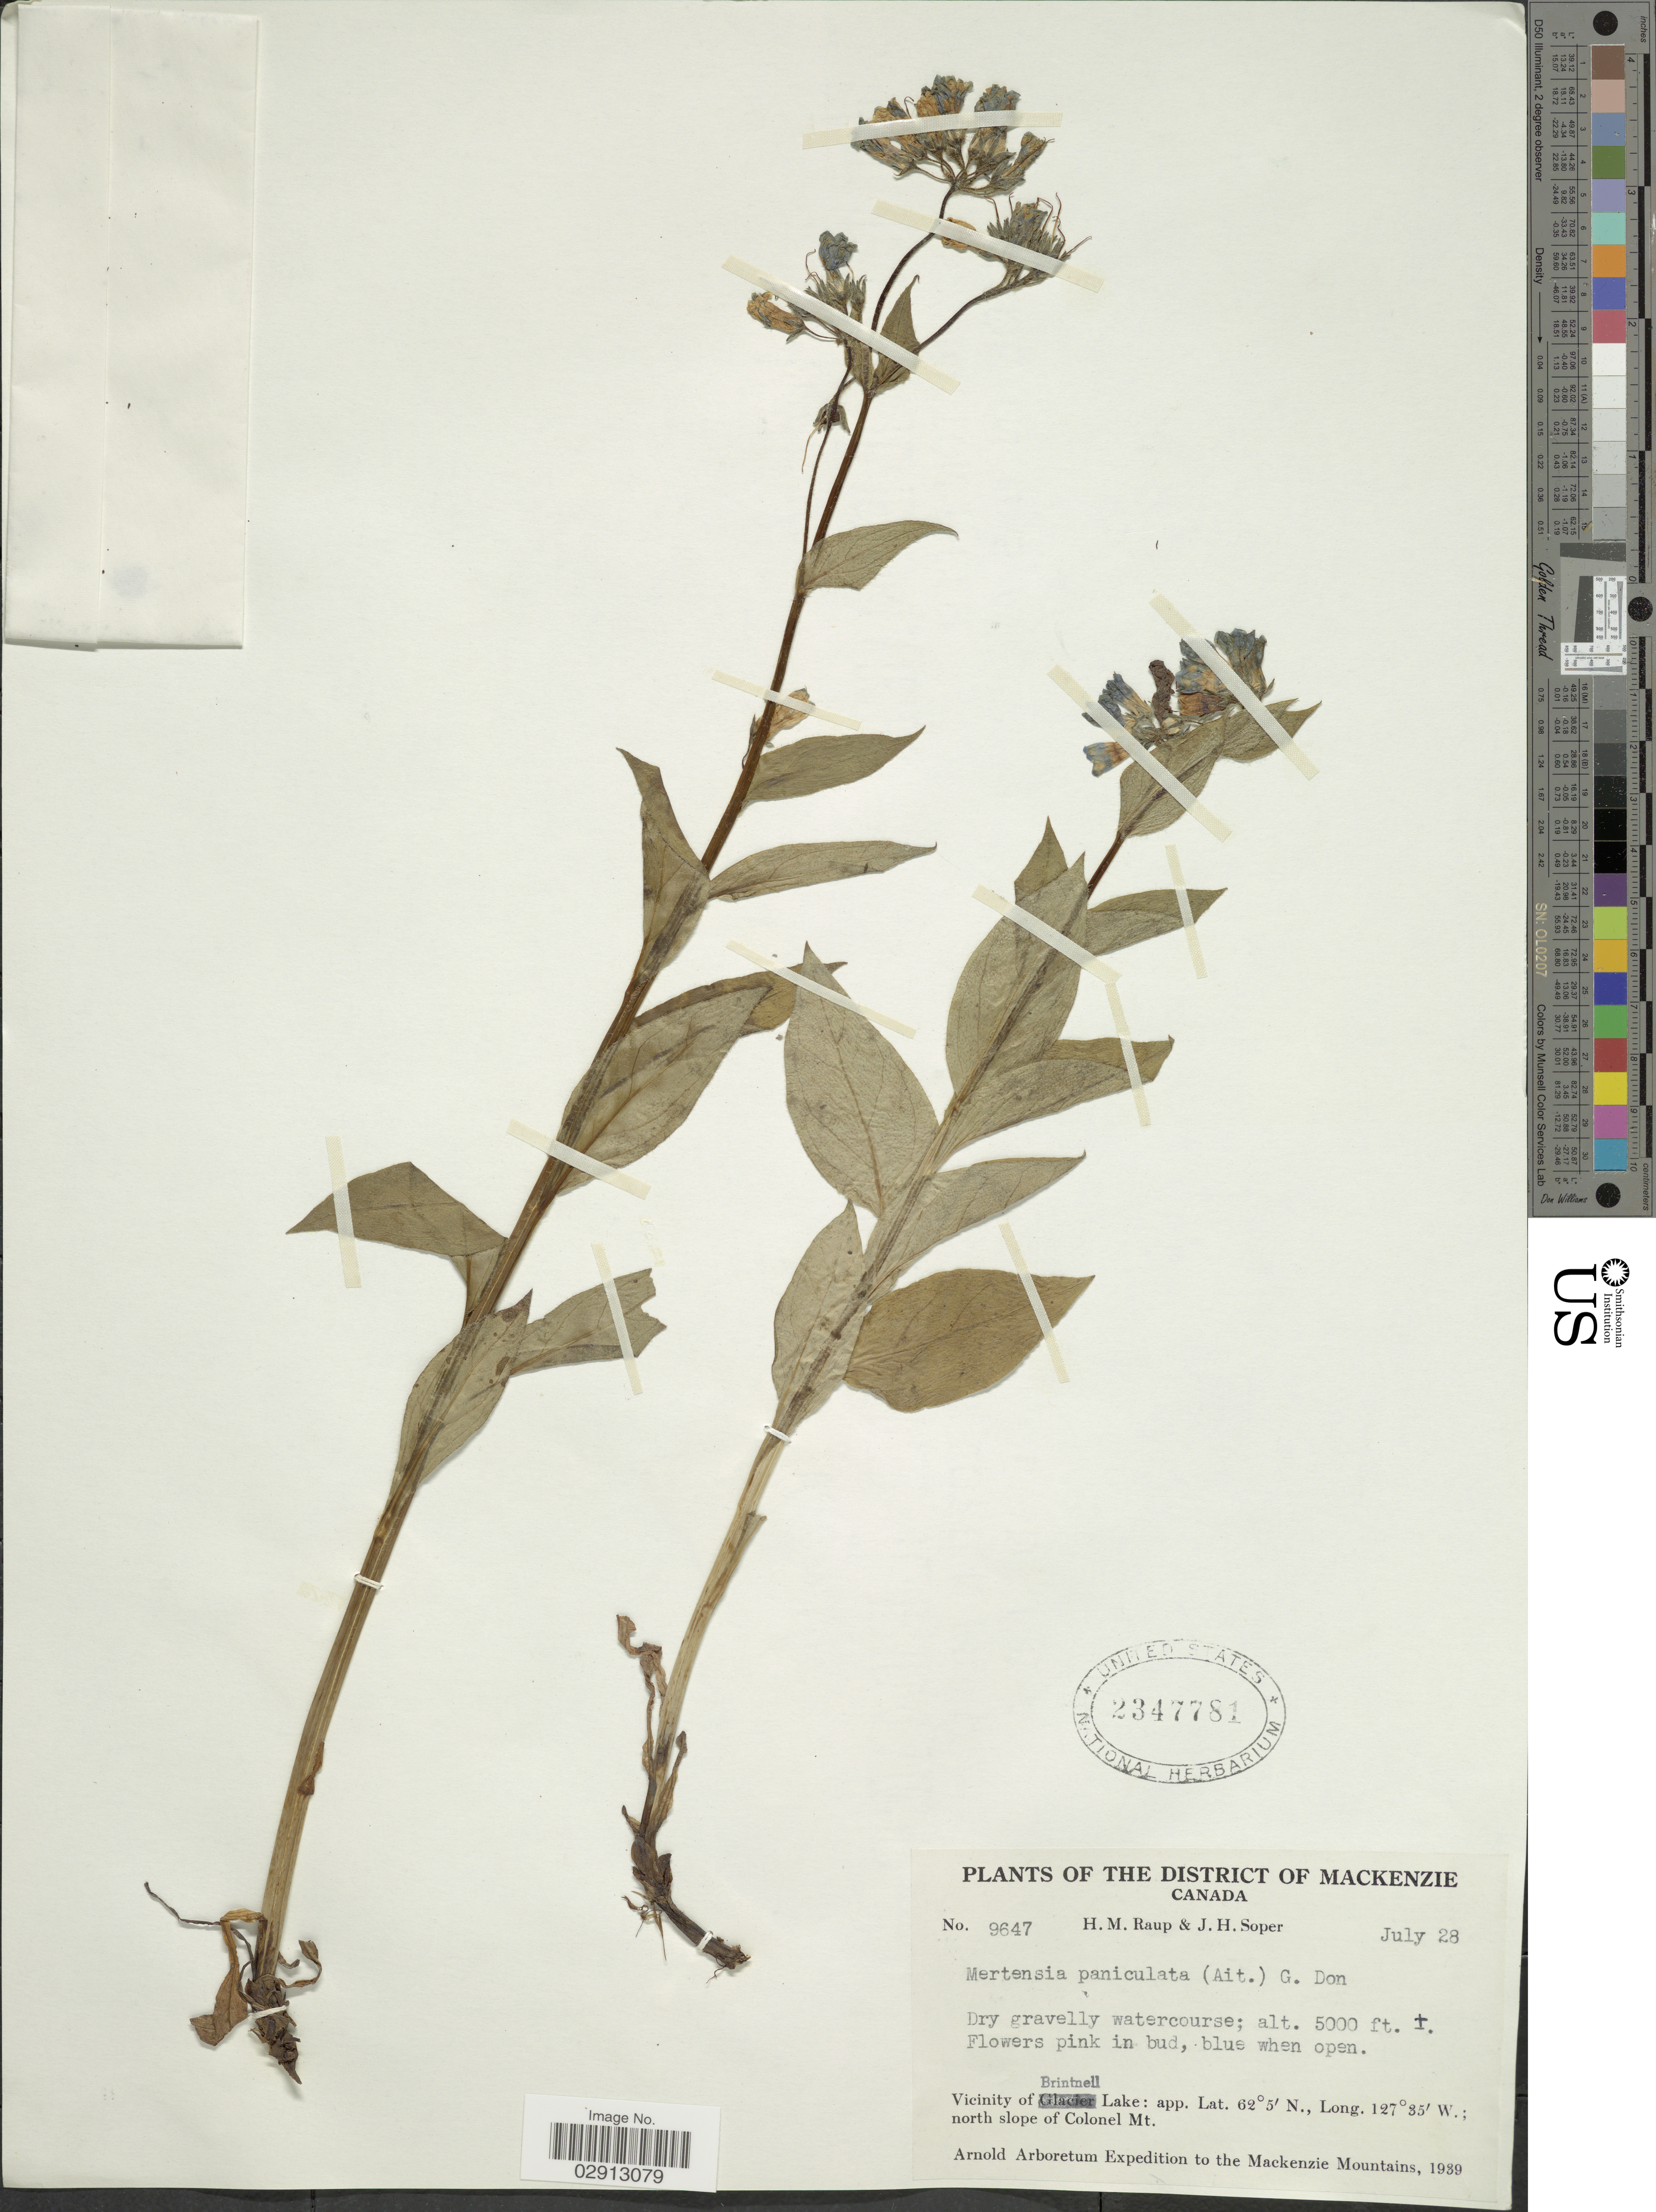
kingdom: Plantae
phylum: Tracheophyta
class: Magnoliopsida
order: Boraginales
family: Boraginaceae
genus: Mertensia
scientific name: Mertensia paniculata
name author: (Aiton) G. Don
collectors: H. Raup & J. H. Soper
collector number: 9647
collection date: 1939-07-28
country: Canada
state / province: Alberta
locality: The District of Mackenzie Canada. Vicinity of Brintnell Lake: north slope of Colonel Mt.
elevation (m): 1524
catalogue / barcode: US 2347781